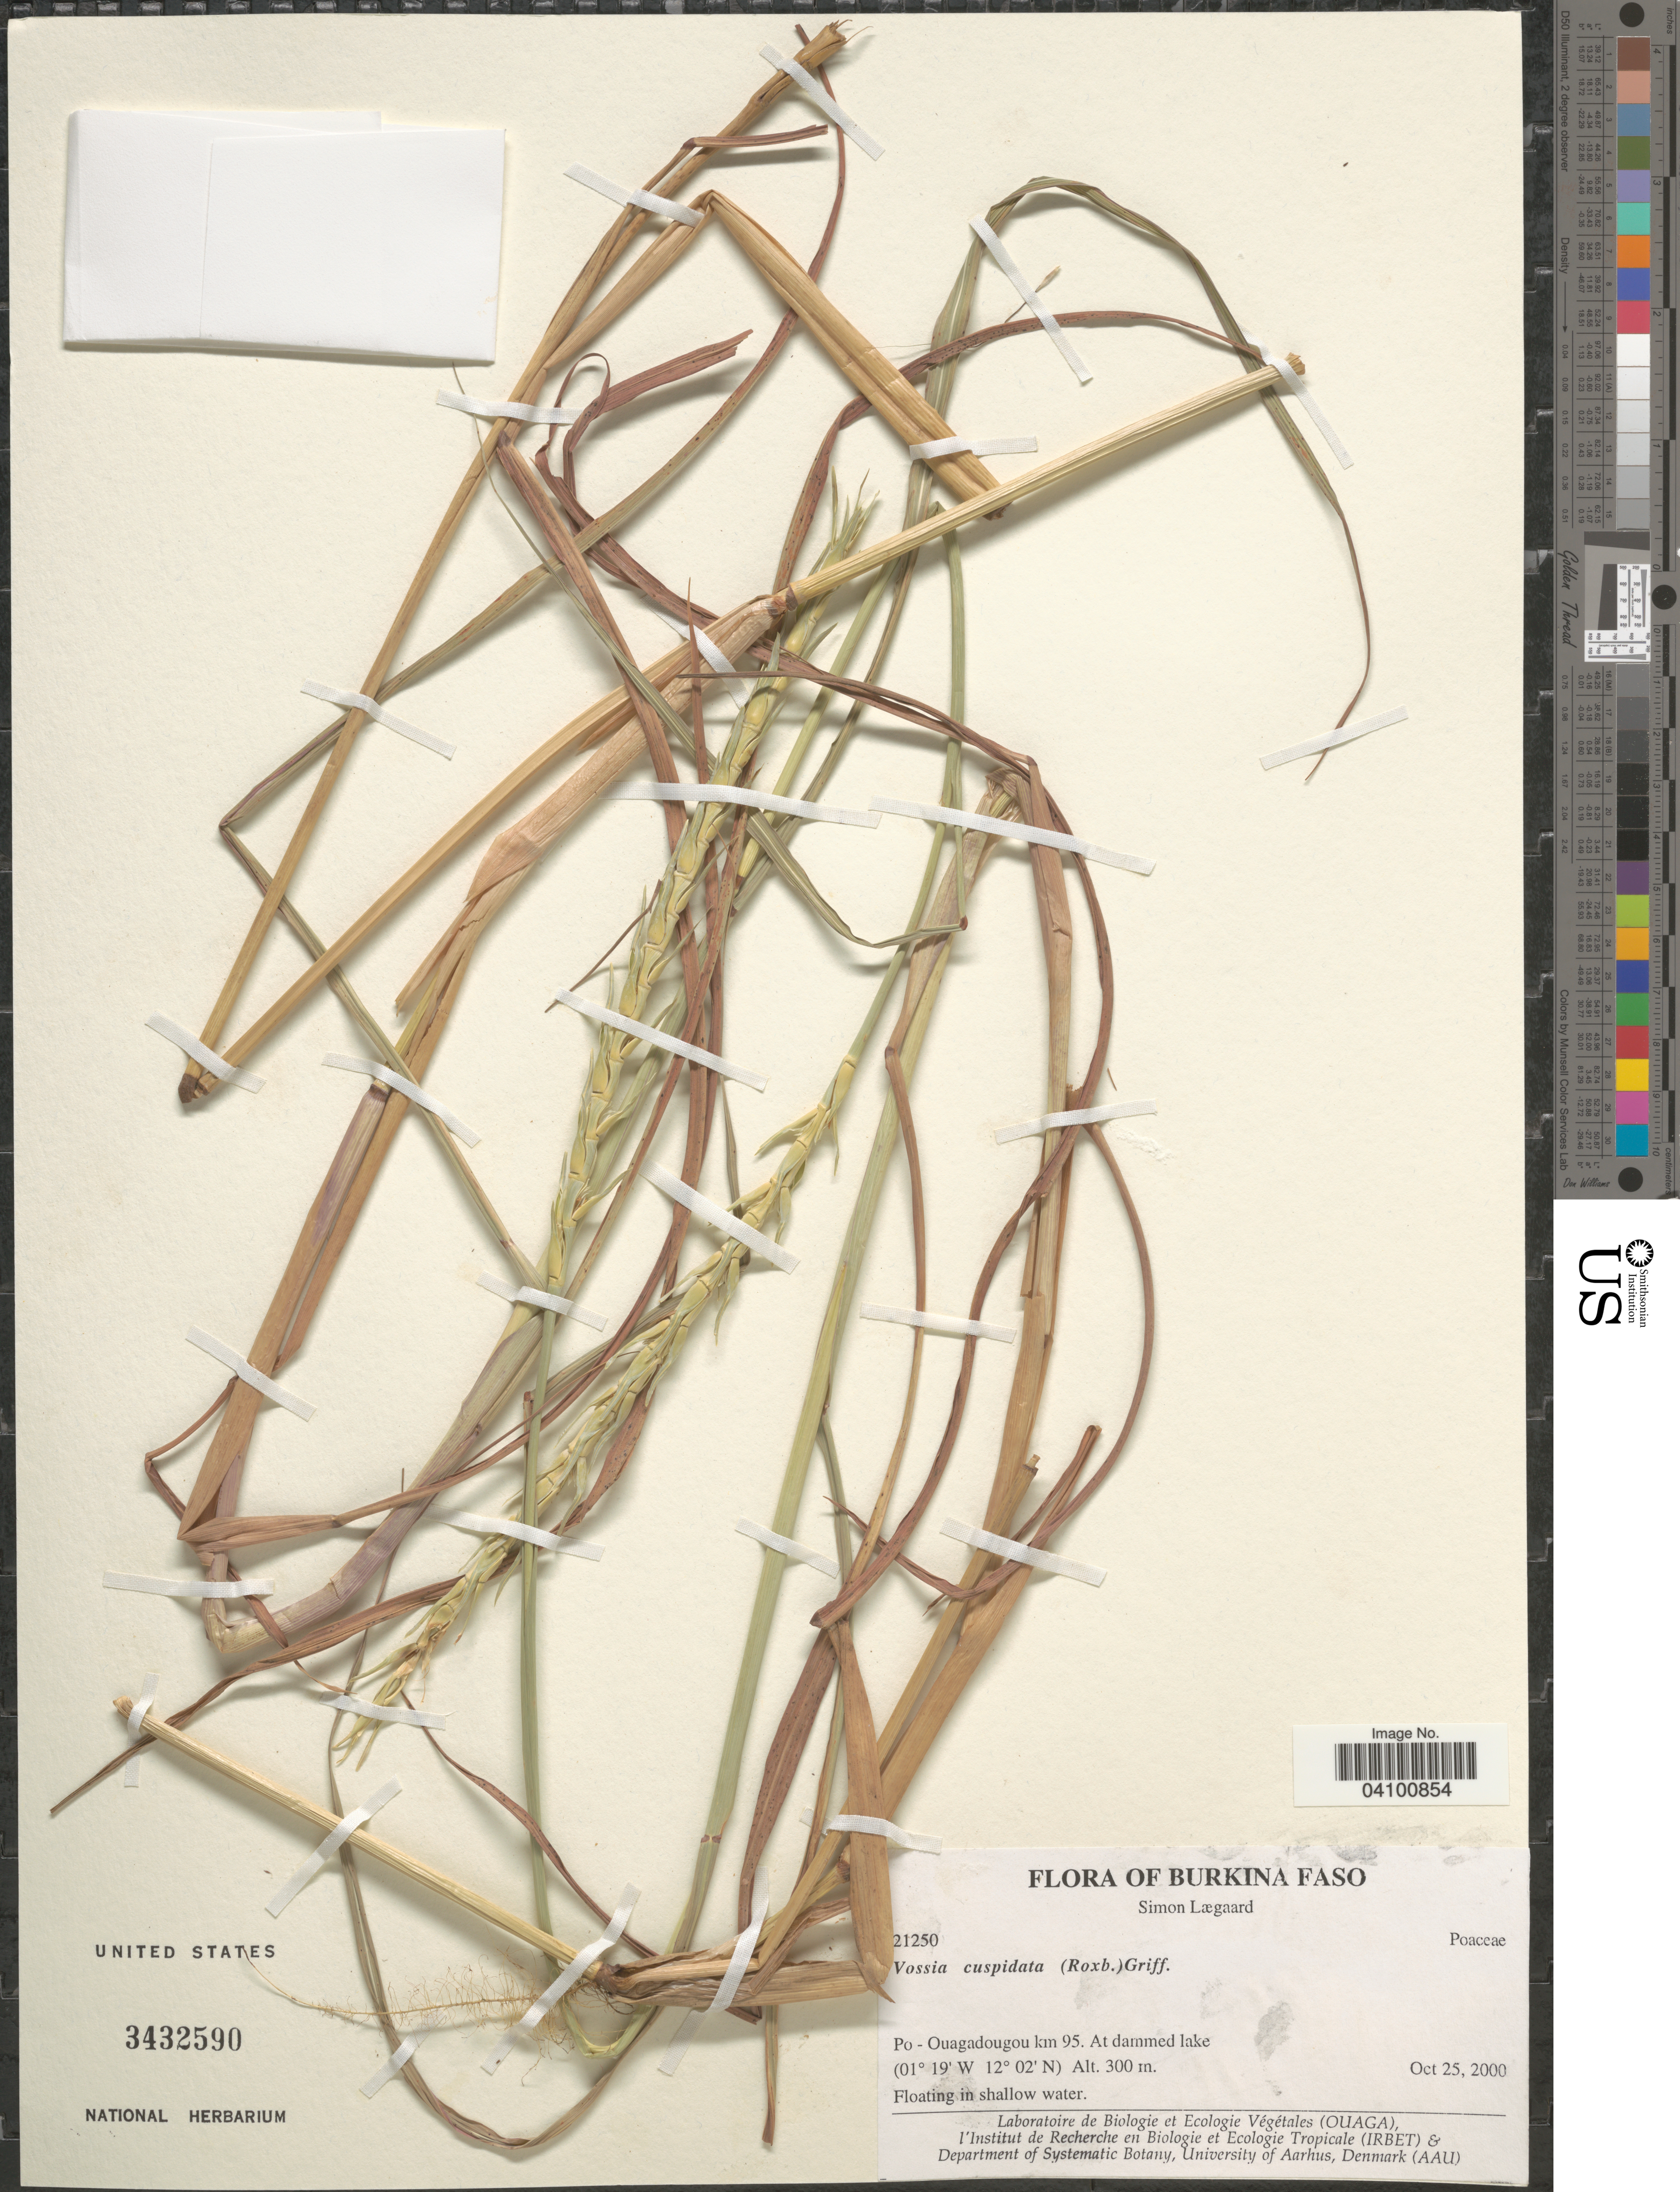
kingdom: Plantae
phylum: Tracheophyta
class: Liliopsida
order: Poales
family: Poaceae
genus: Vossia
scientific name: Vossia cuspidata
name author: Baill.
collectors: S. Lægaard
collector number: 21250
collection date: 2000-10-25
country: Burkina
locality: Burkina Faso. Po - Ouagadougou km 95. At dammed lake.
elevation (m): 300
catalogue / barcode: US 3432590